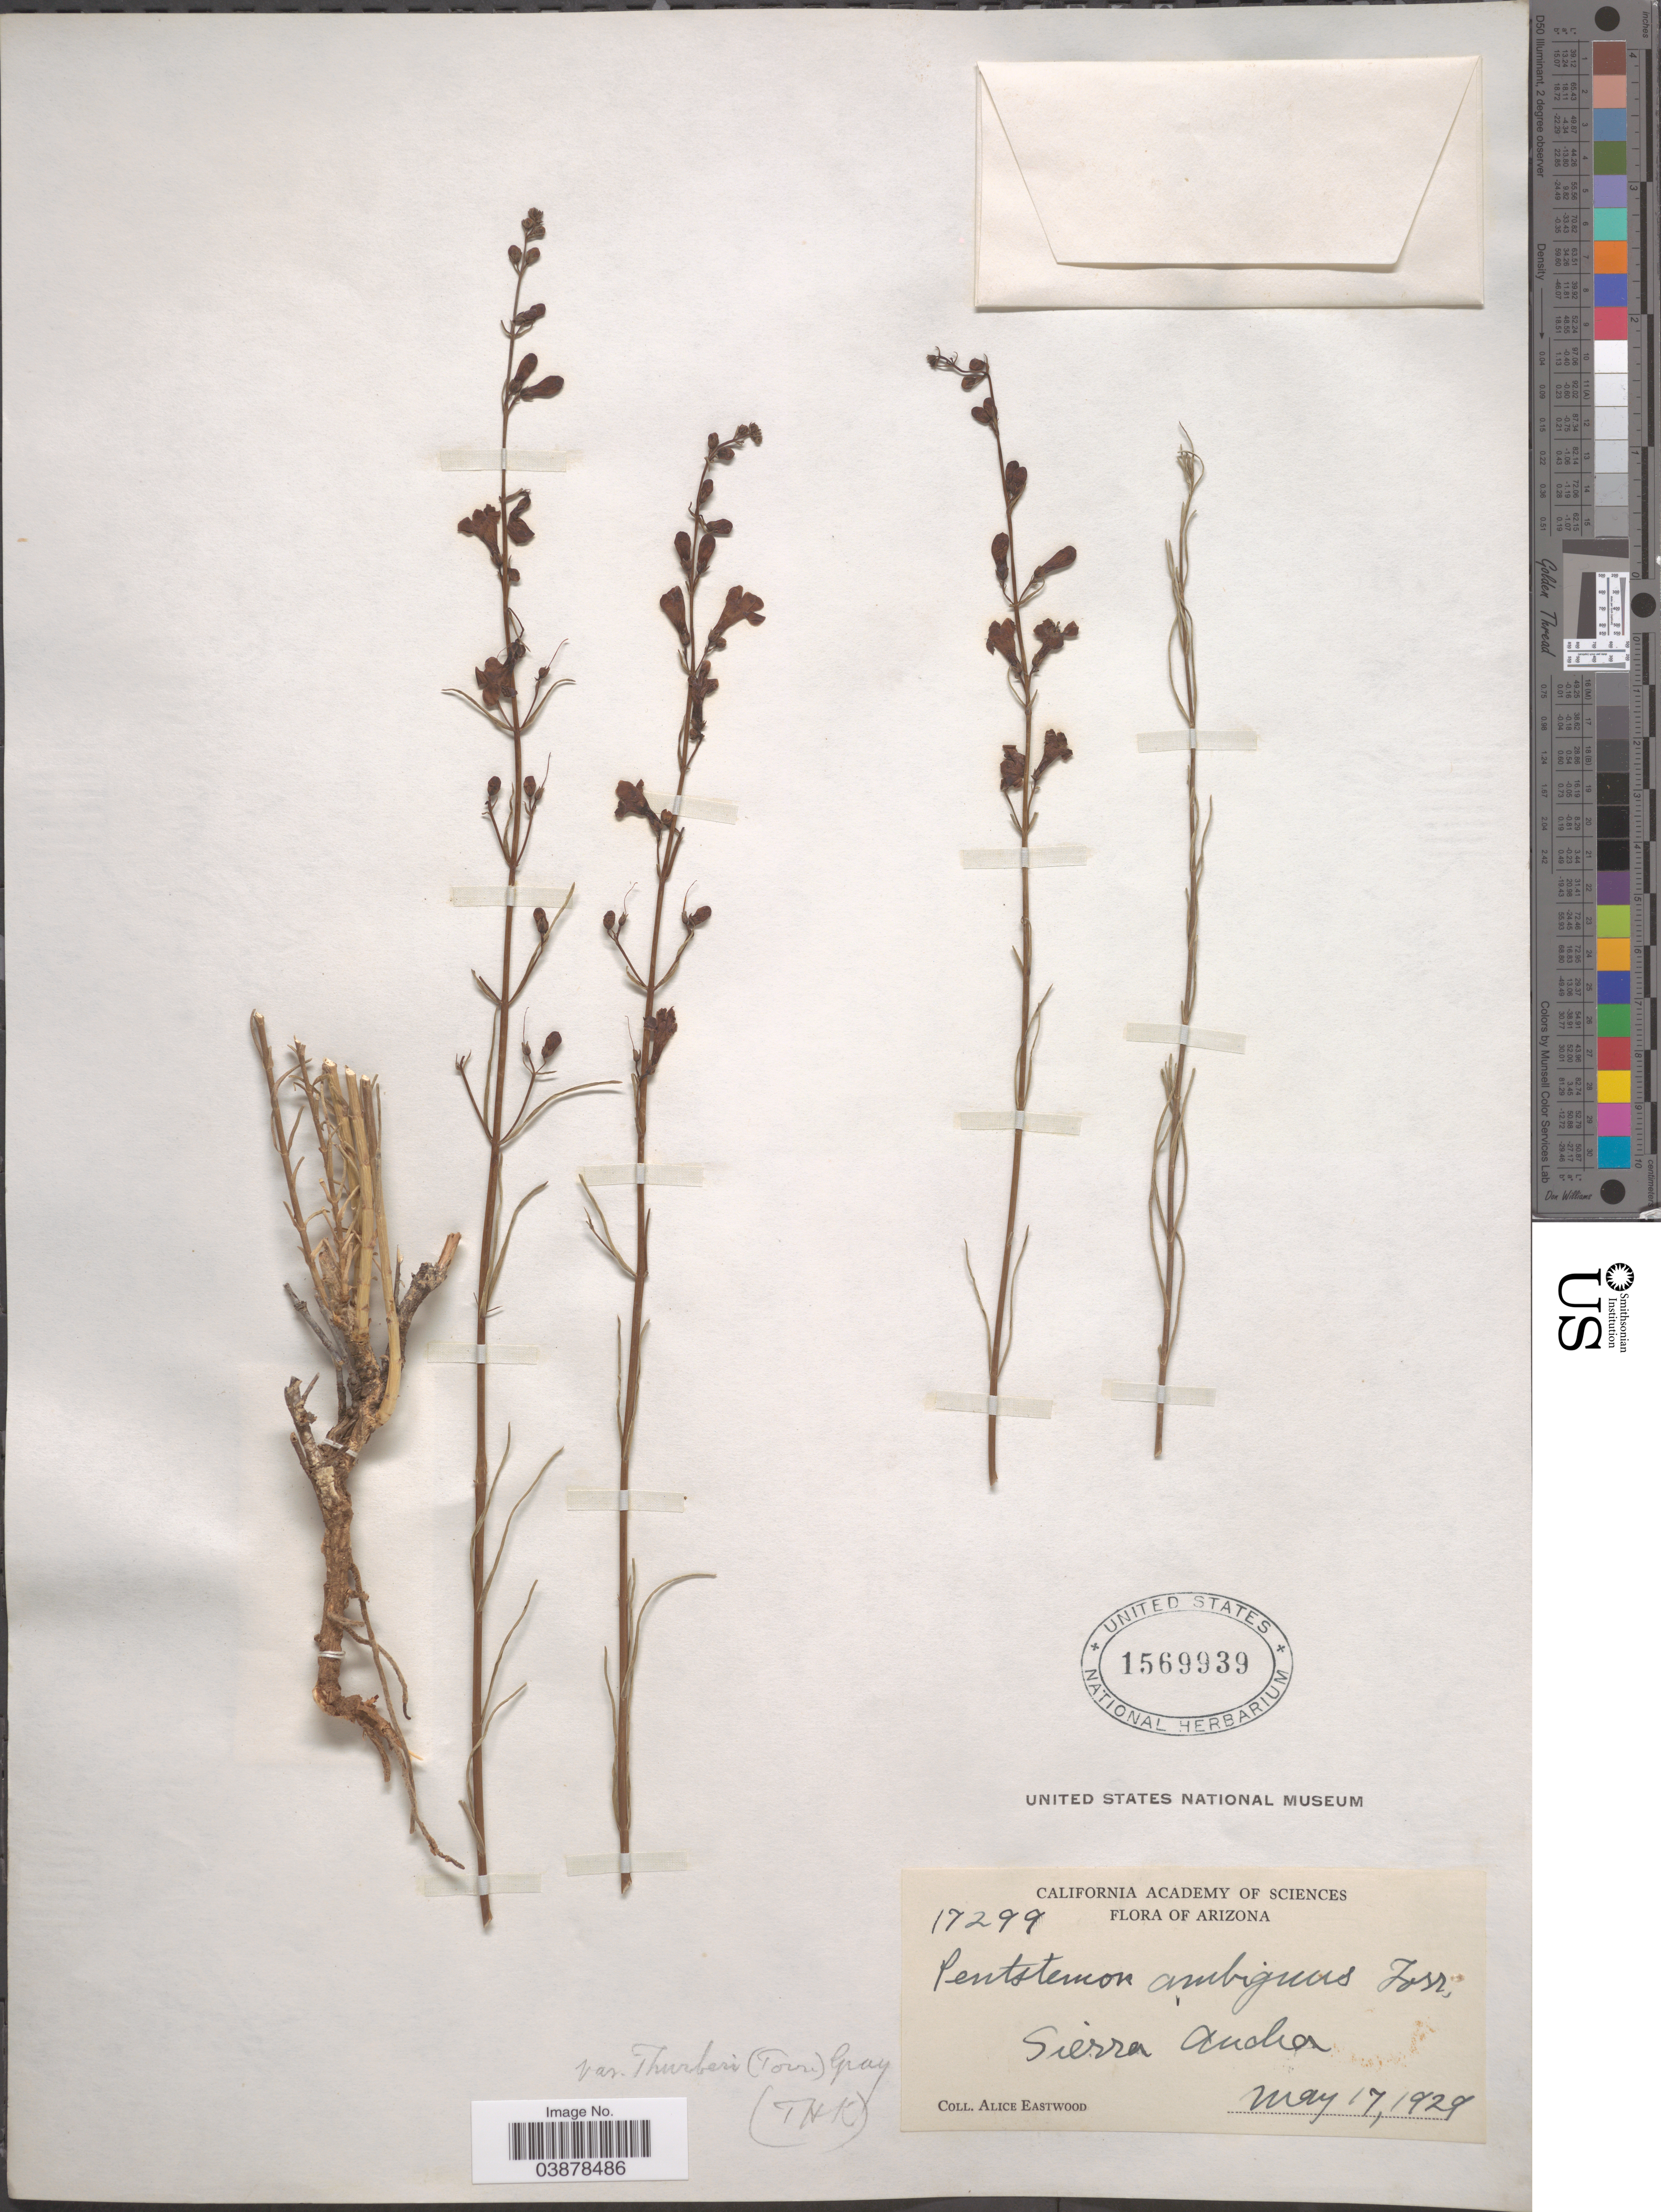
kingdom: Plantae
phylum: Tracheophyta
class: Magnoliopsida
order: Lamiales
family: Plantaginaceae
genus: Penstemon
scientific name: Penstemon thurberi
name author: Torr.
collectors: A. Eastwood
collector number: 17299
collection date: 1929-05-17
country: United States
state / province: Arizona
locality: Sierra Ancha.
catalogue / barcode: US 1569939